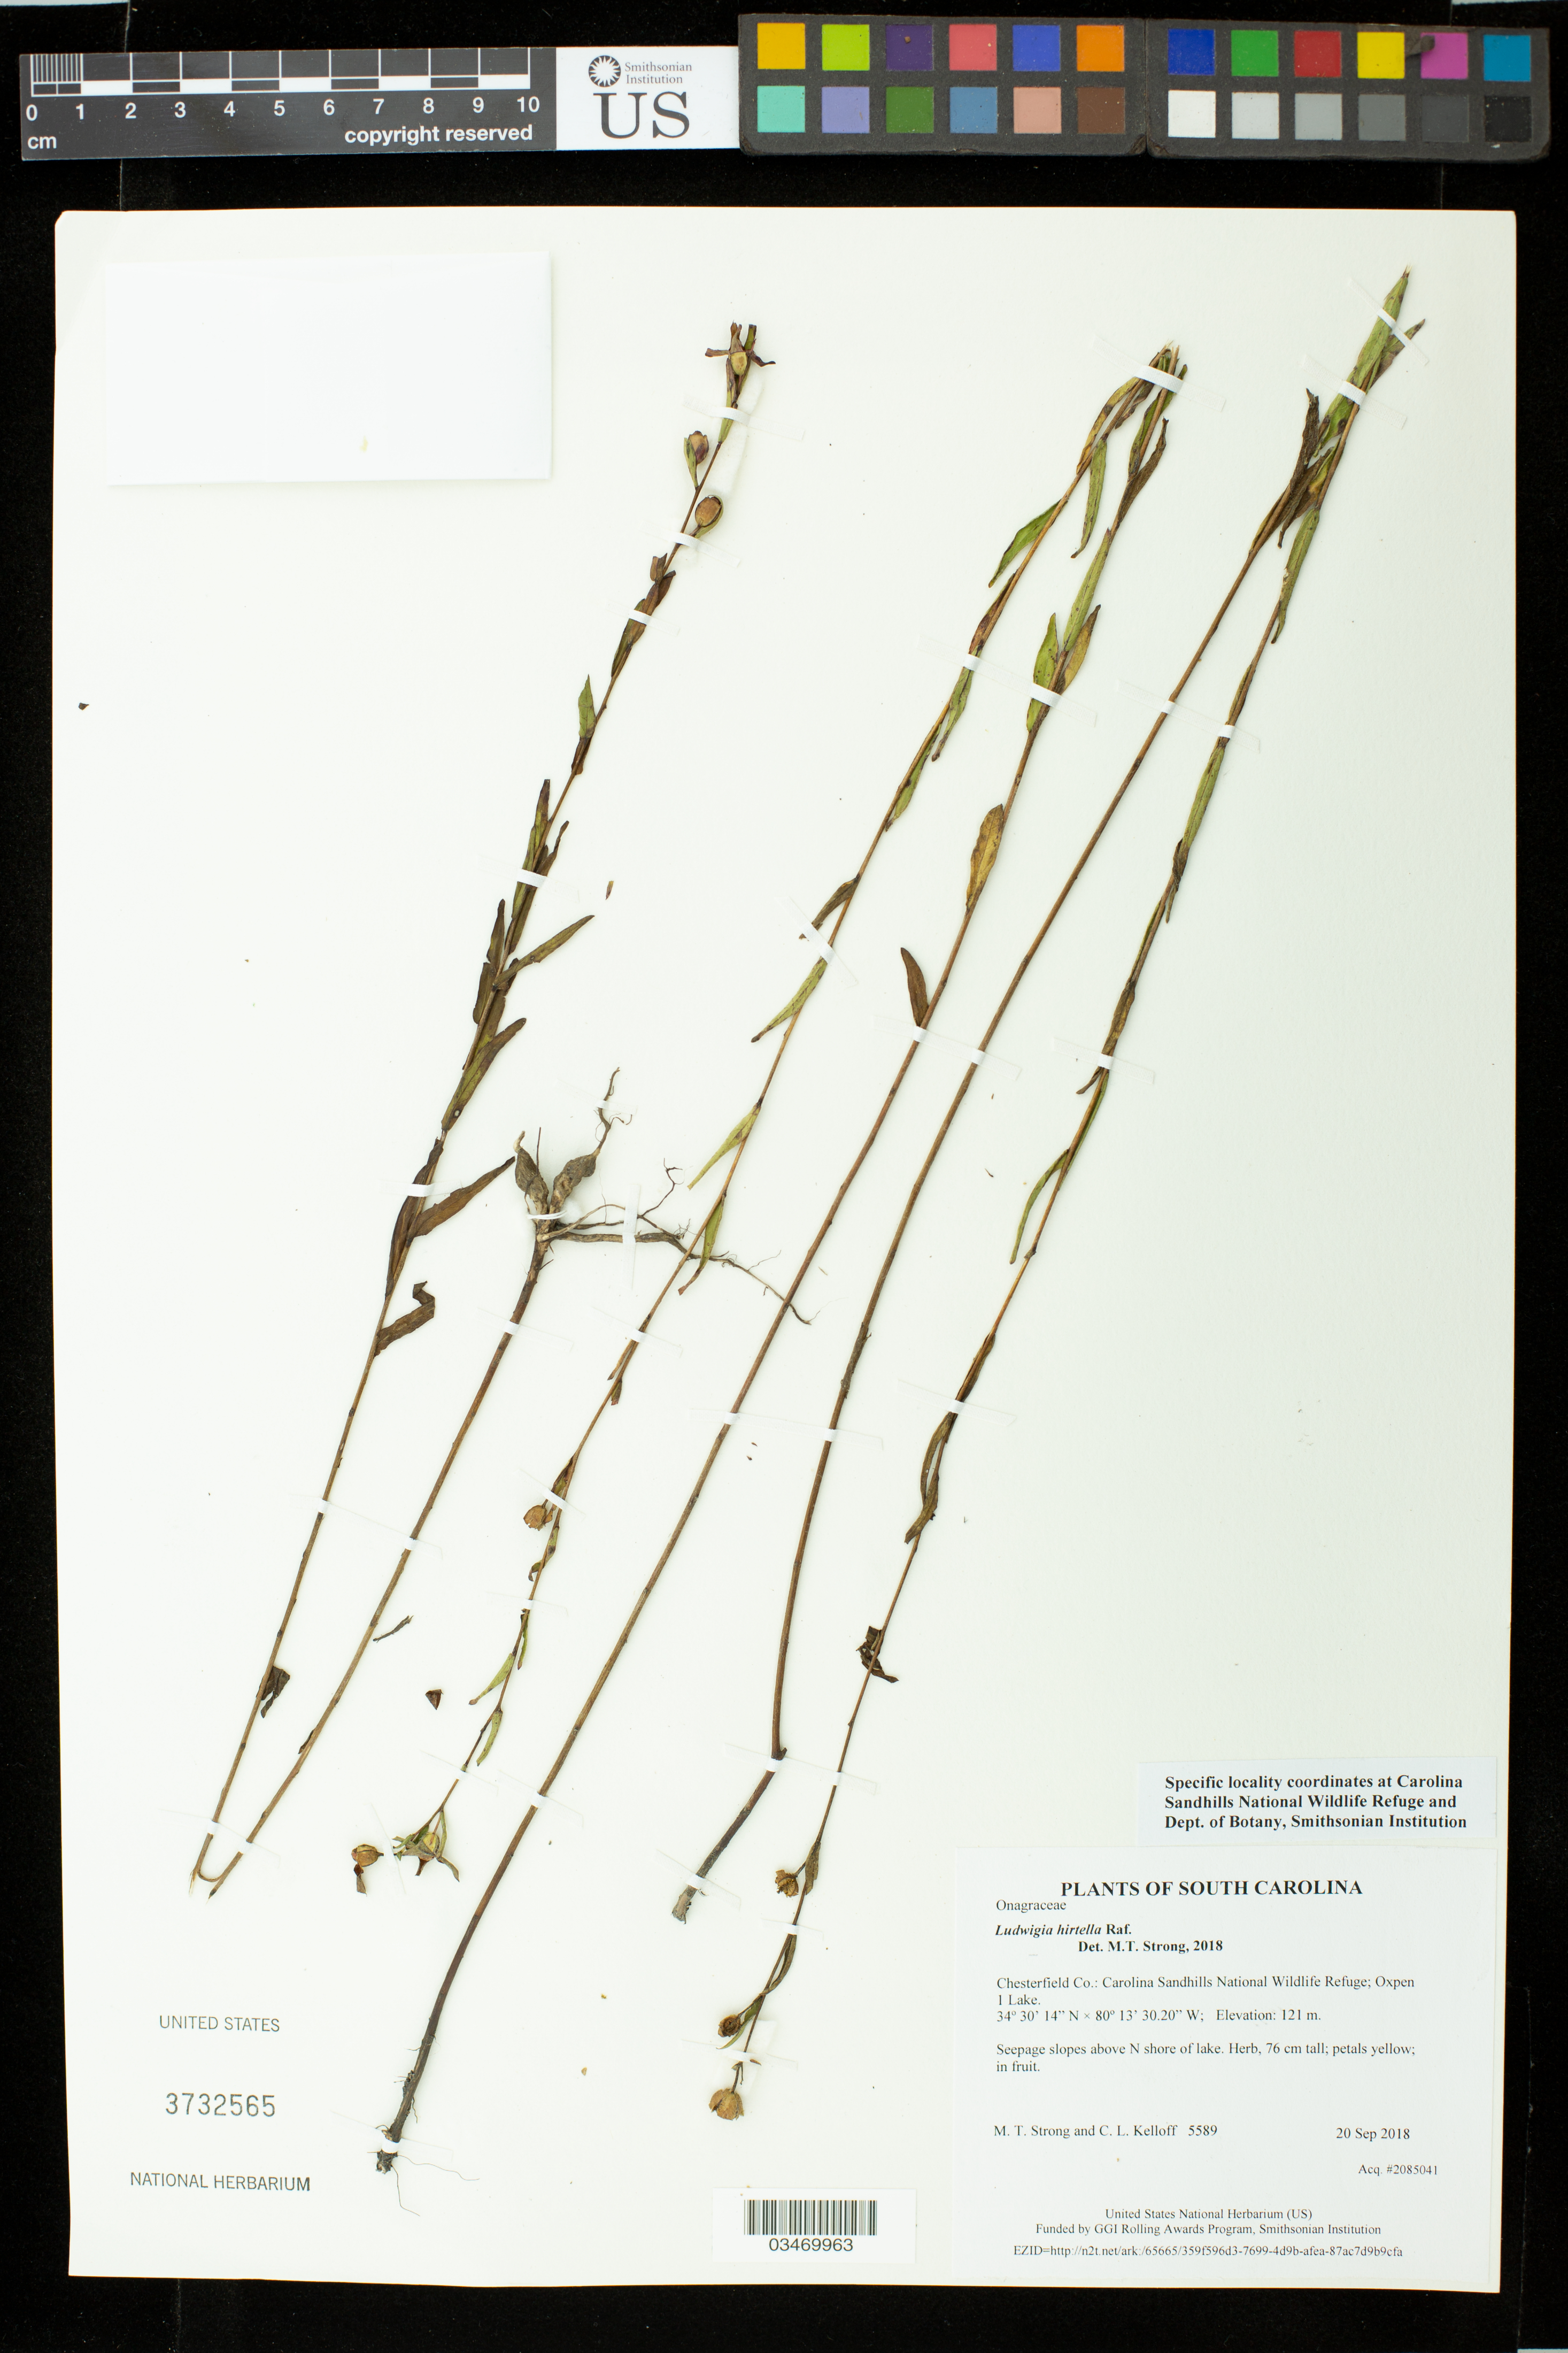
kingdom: Plantae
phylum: Tracheophyta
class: Magnoliopsida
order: Myrtales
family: Onagraceae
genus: Ludwigia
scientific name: Ludwigia hirtella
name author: Raf.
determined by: Strong, M. T., (US), Smithsonian Institution - National Museum of Natural History (UNITED STATES)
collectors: M. T. Strong & C. L. Kelloff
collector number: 5589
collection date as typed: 20 Sep 2018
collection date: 2018-09-20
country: United States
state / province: South Carolina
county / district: Chesterfield Co.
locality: Carolina Sandhills National Wildlife Refuge; Oxpen 1 seepage slopes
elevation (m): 121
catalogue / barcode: US 3732565